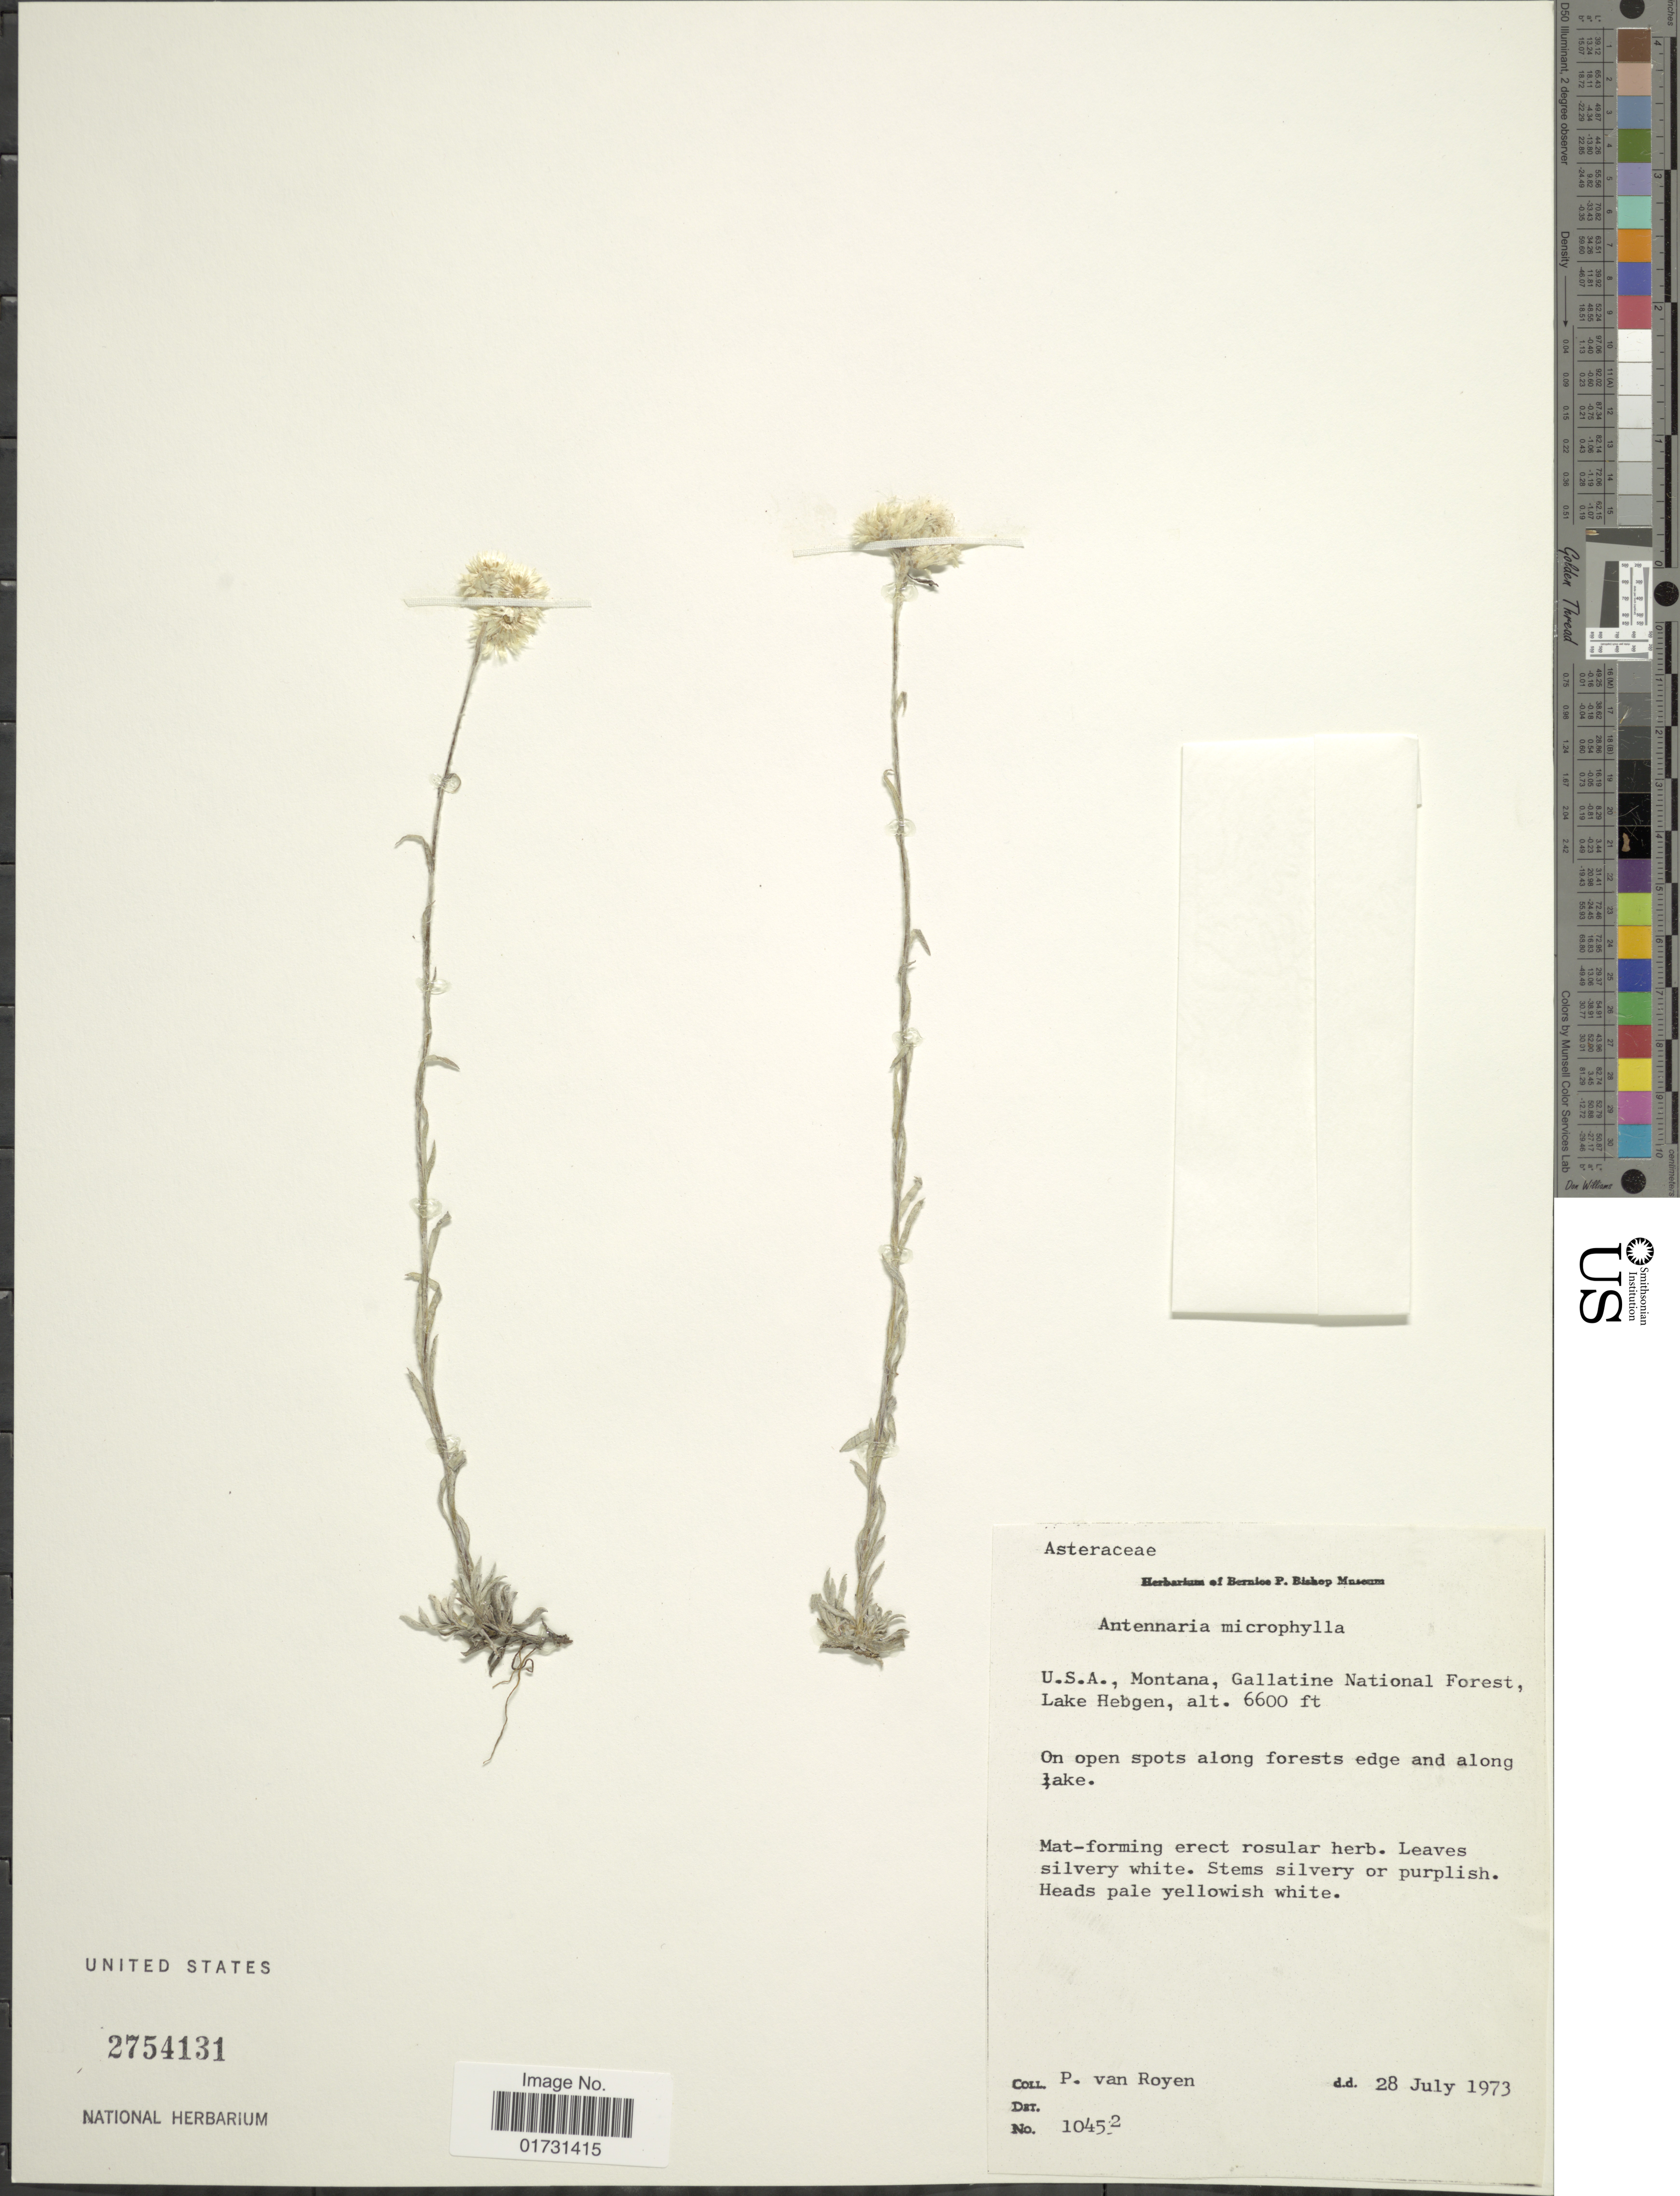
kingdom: Plantae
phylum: Tracheophyta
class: Magnoliopsida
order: Asterales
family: Asteraceae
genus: Antennaria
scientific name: Antennaria microphylla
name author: Rydb.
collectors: P. van Royen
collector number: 10452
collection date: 1973-07-28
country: United States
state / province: Montana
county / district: Gallatin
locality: Gallatine National Forest, Lake Hebgen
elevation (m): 2012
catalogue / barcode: US 2754131